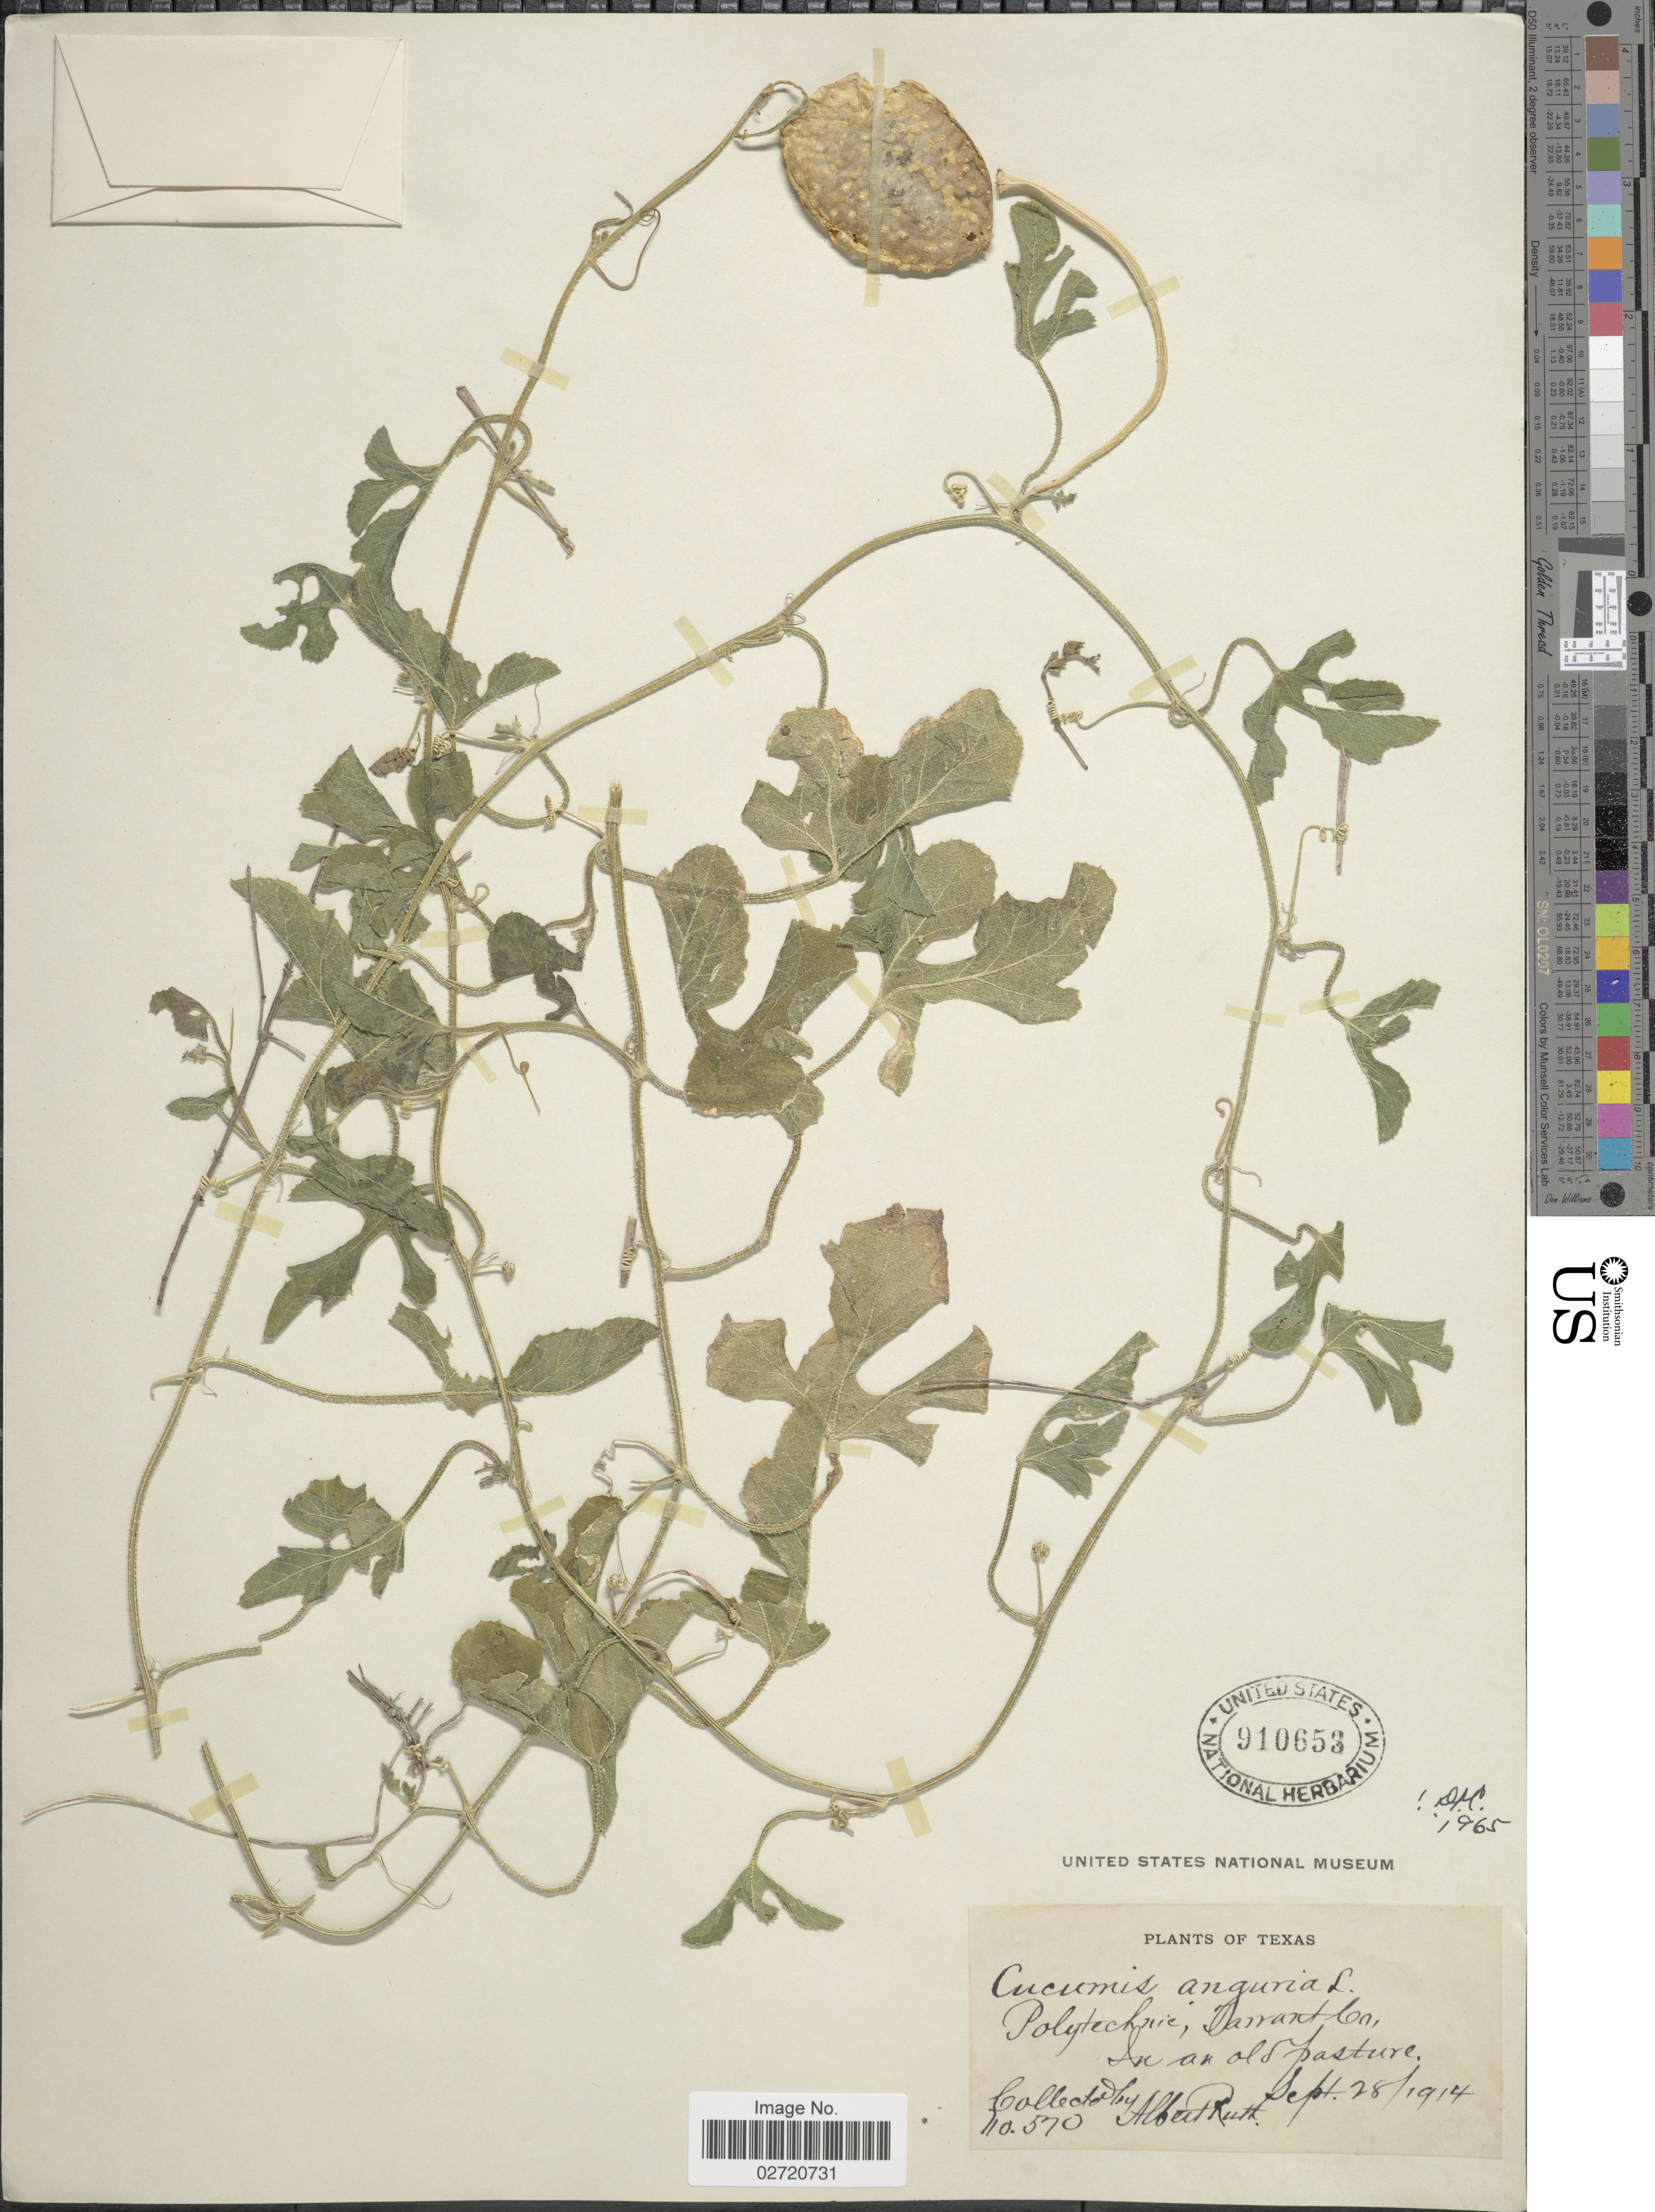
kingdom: Plantae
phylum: Tracheophyta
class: Magnoliopsida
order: Cucurbitales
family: Cucurbitaceae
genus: Cucumis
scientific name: Cucumis anguria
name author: L.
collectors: A. Ruth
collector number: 570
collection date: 1914-09-28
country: United States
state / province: Texas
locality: Polytechnic; Tarrant Co.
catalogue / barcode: US 910653